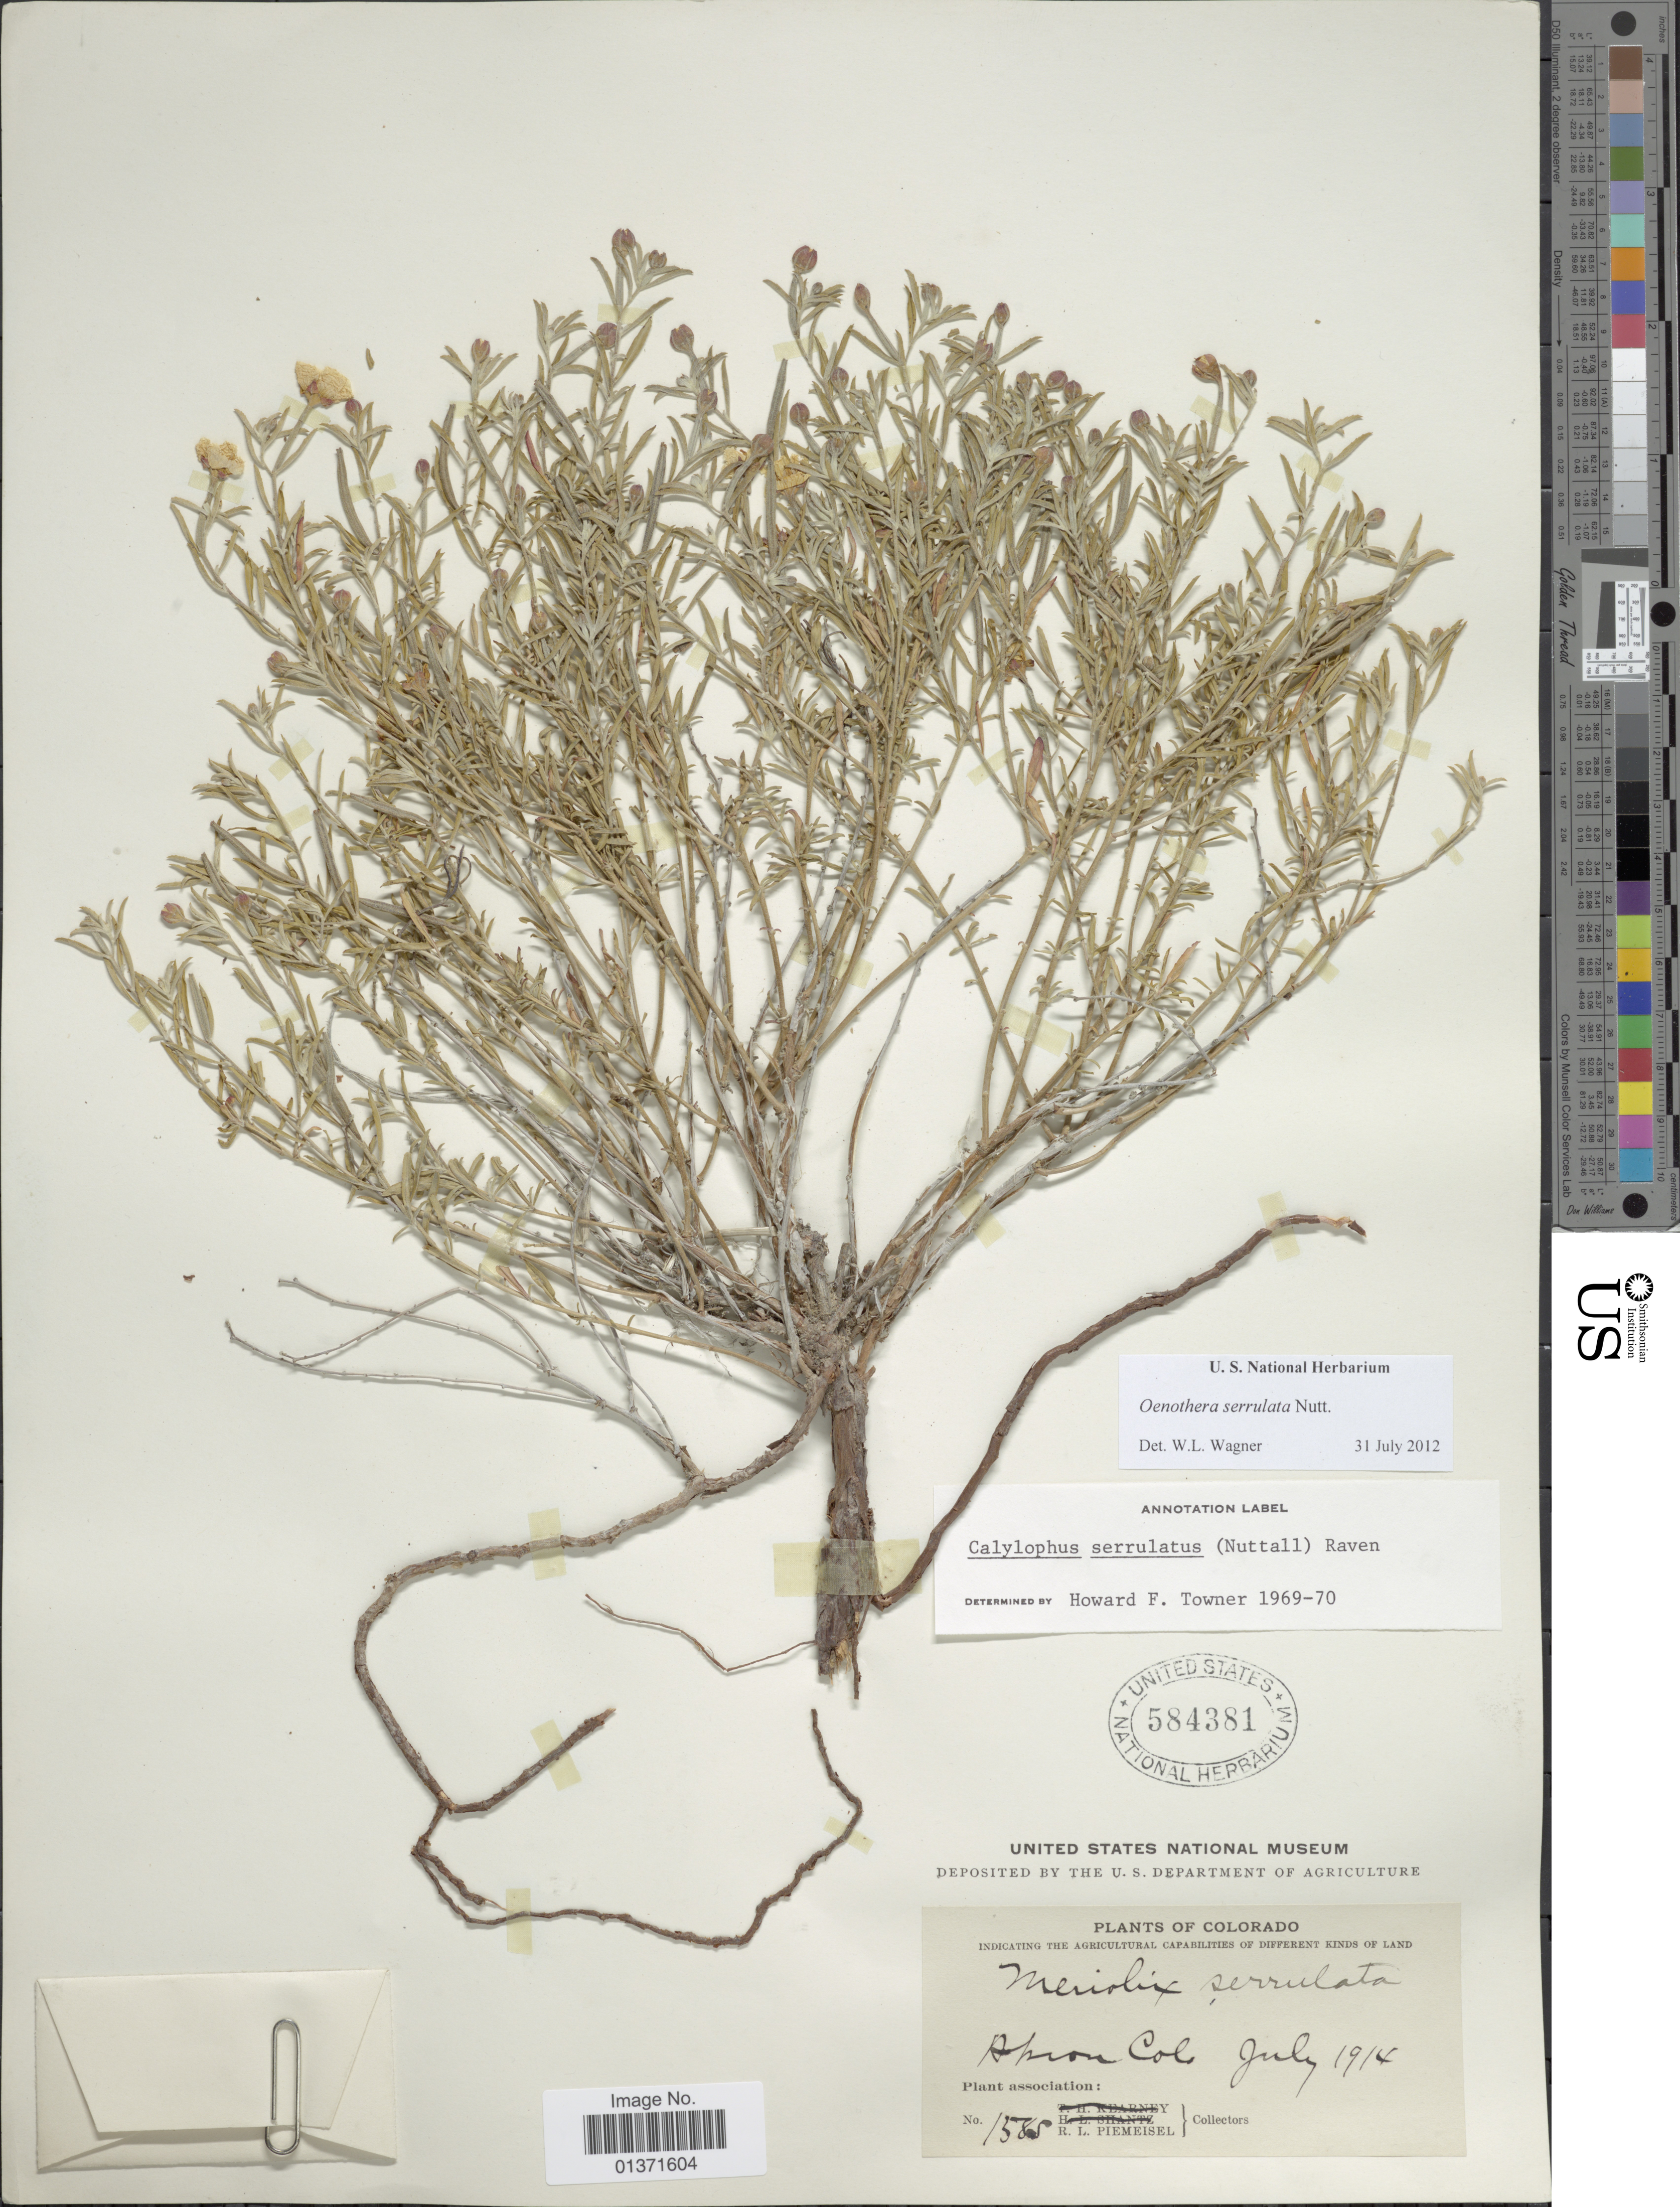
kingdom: Plantae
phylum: Tracheophyta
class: Magnoliopsida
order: Myrtales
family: Onagraceae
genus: Oenothera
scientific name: Oenothera serrulata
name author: Nutt.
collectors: R. L. Piemeisel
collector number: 1585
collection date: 1914-07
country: United States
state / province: Colorado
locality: Akron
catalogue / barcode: US 584381